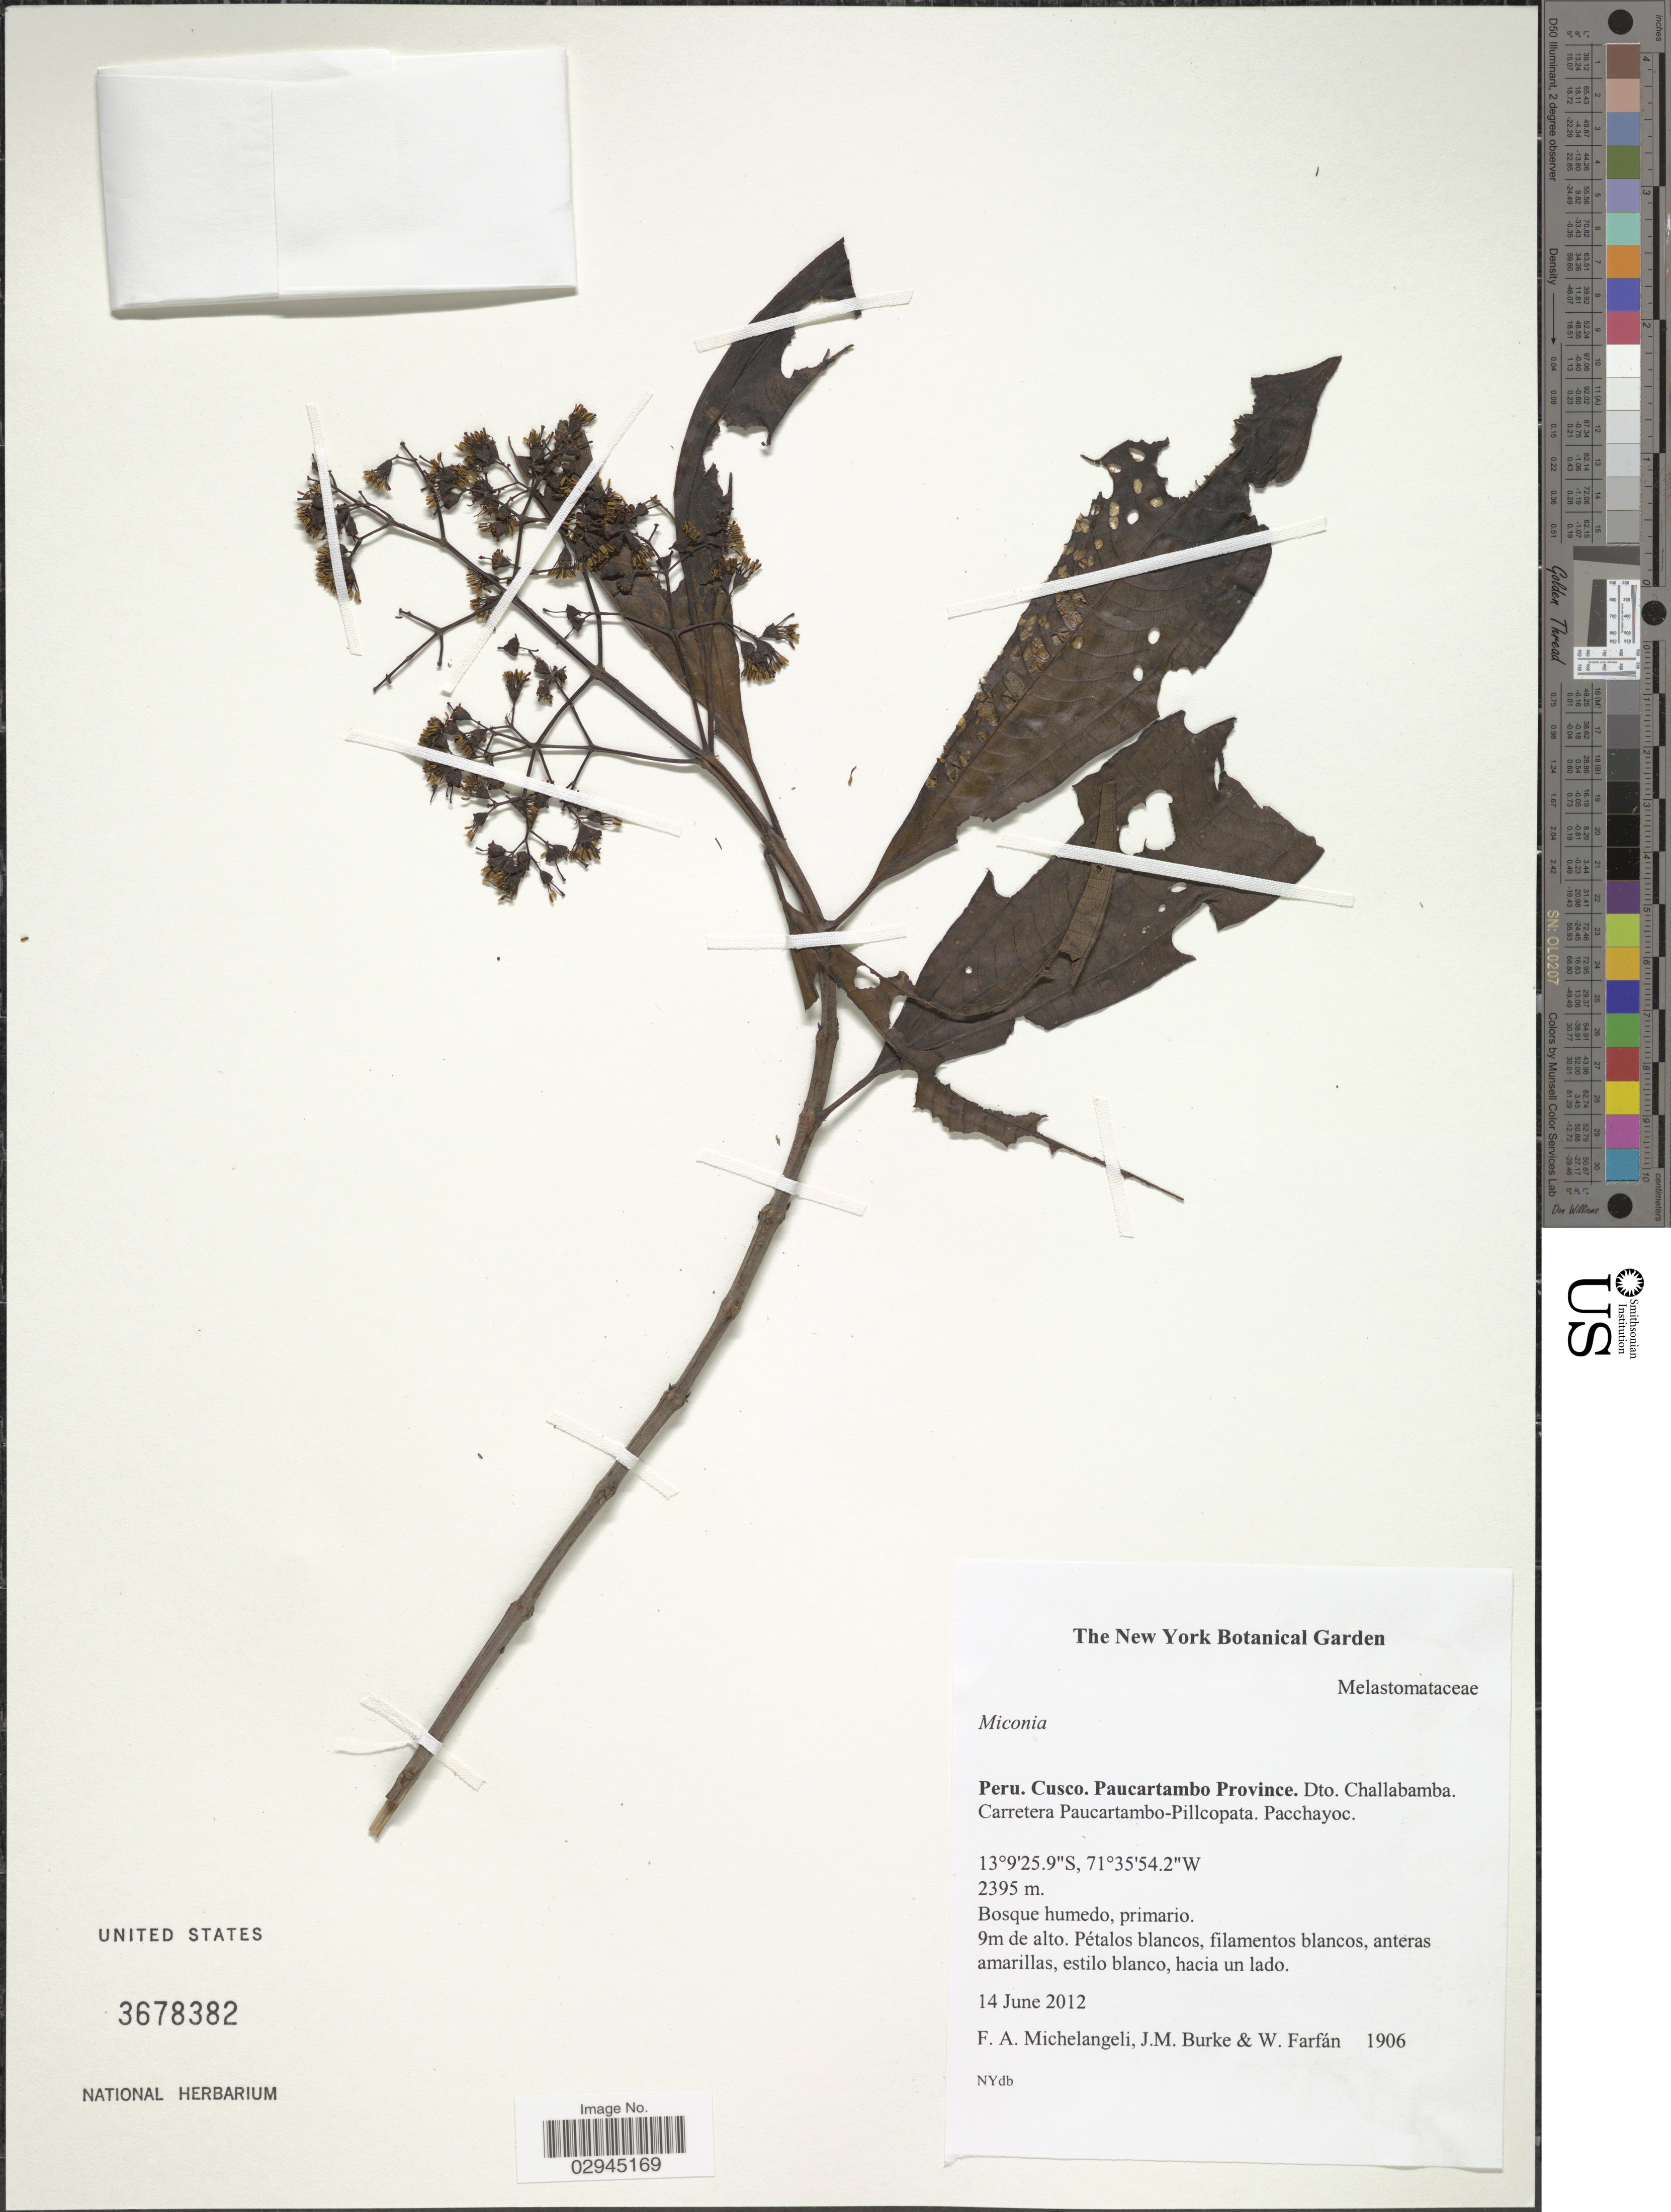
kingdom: Plantae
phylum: Tracheophyta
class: Magnoliopsida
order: Myrtales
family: Melastomataceae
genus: Miconia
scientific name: Miconia cookii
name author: Gleason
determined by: Michelangeli, F. A.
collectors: F. A. Michelangeli, Jac. M. Burke & W. Farfán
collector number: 1906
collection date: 2012-06-14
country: Peru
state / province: Cusco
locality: Paucartambo Province. Dto. Challabamba. Carretera Paucartambo-Pillcopata. Pacchayoc.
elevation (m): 2395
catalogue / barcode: US 3678382